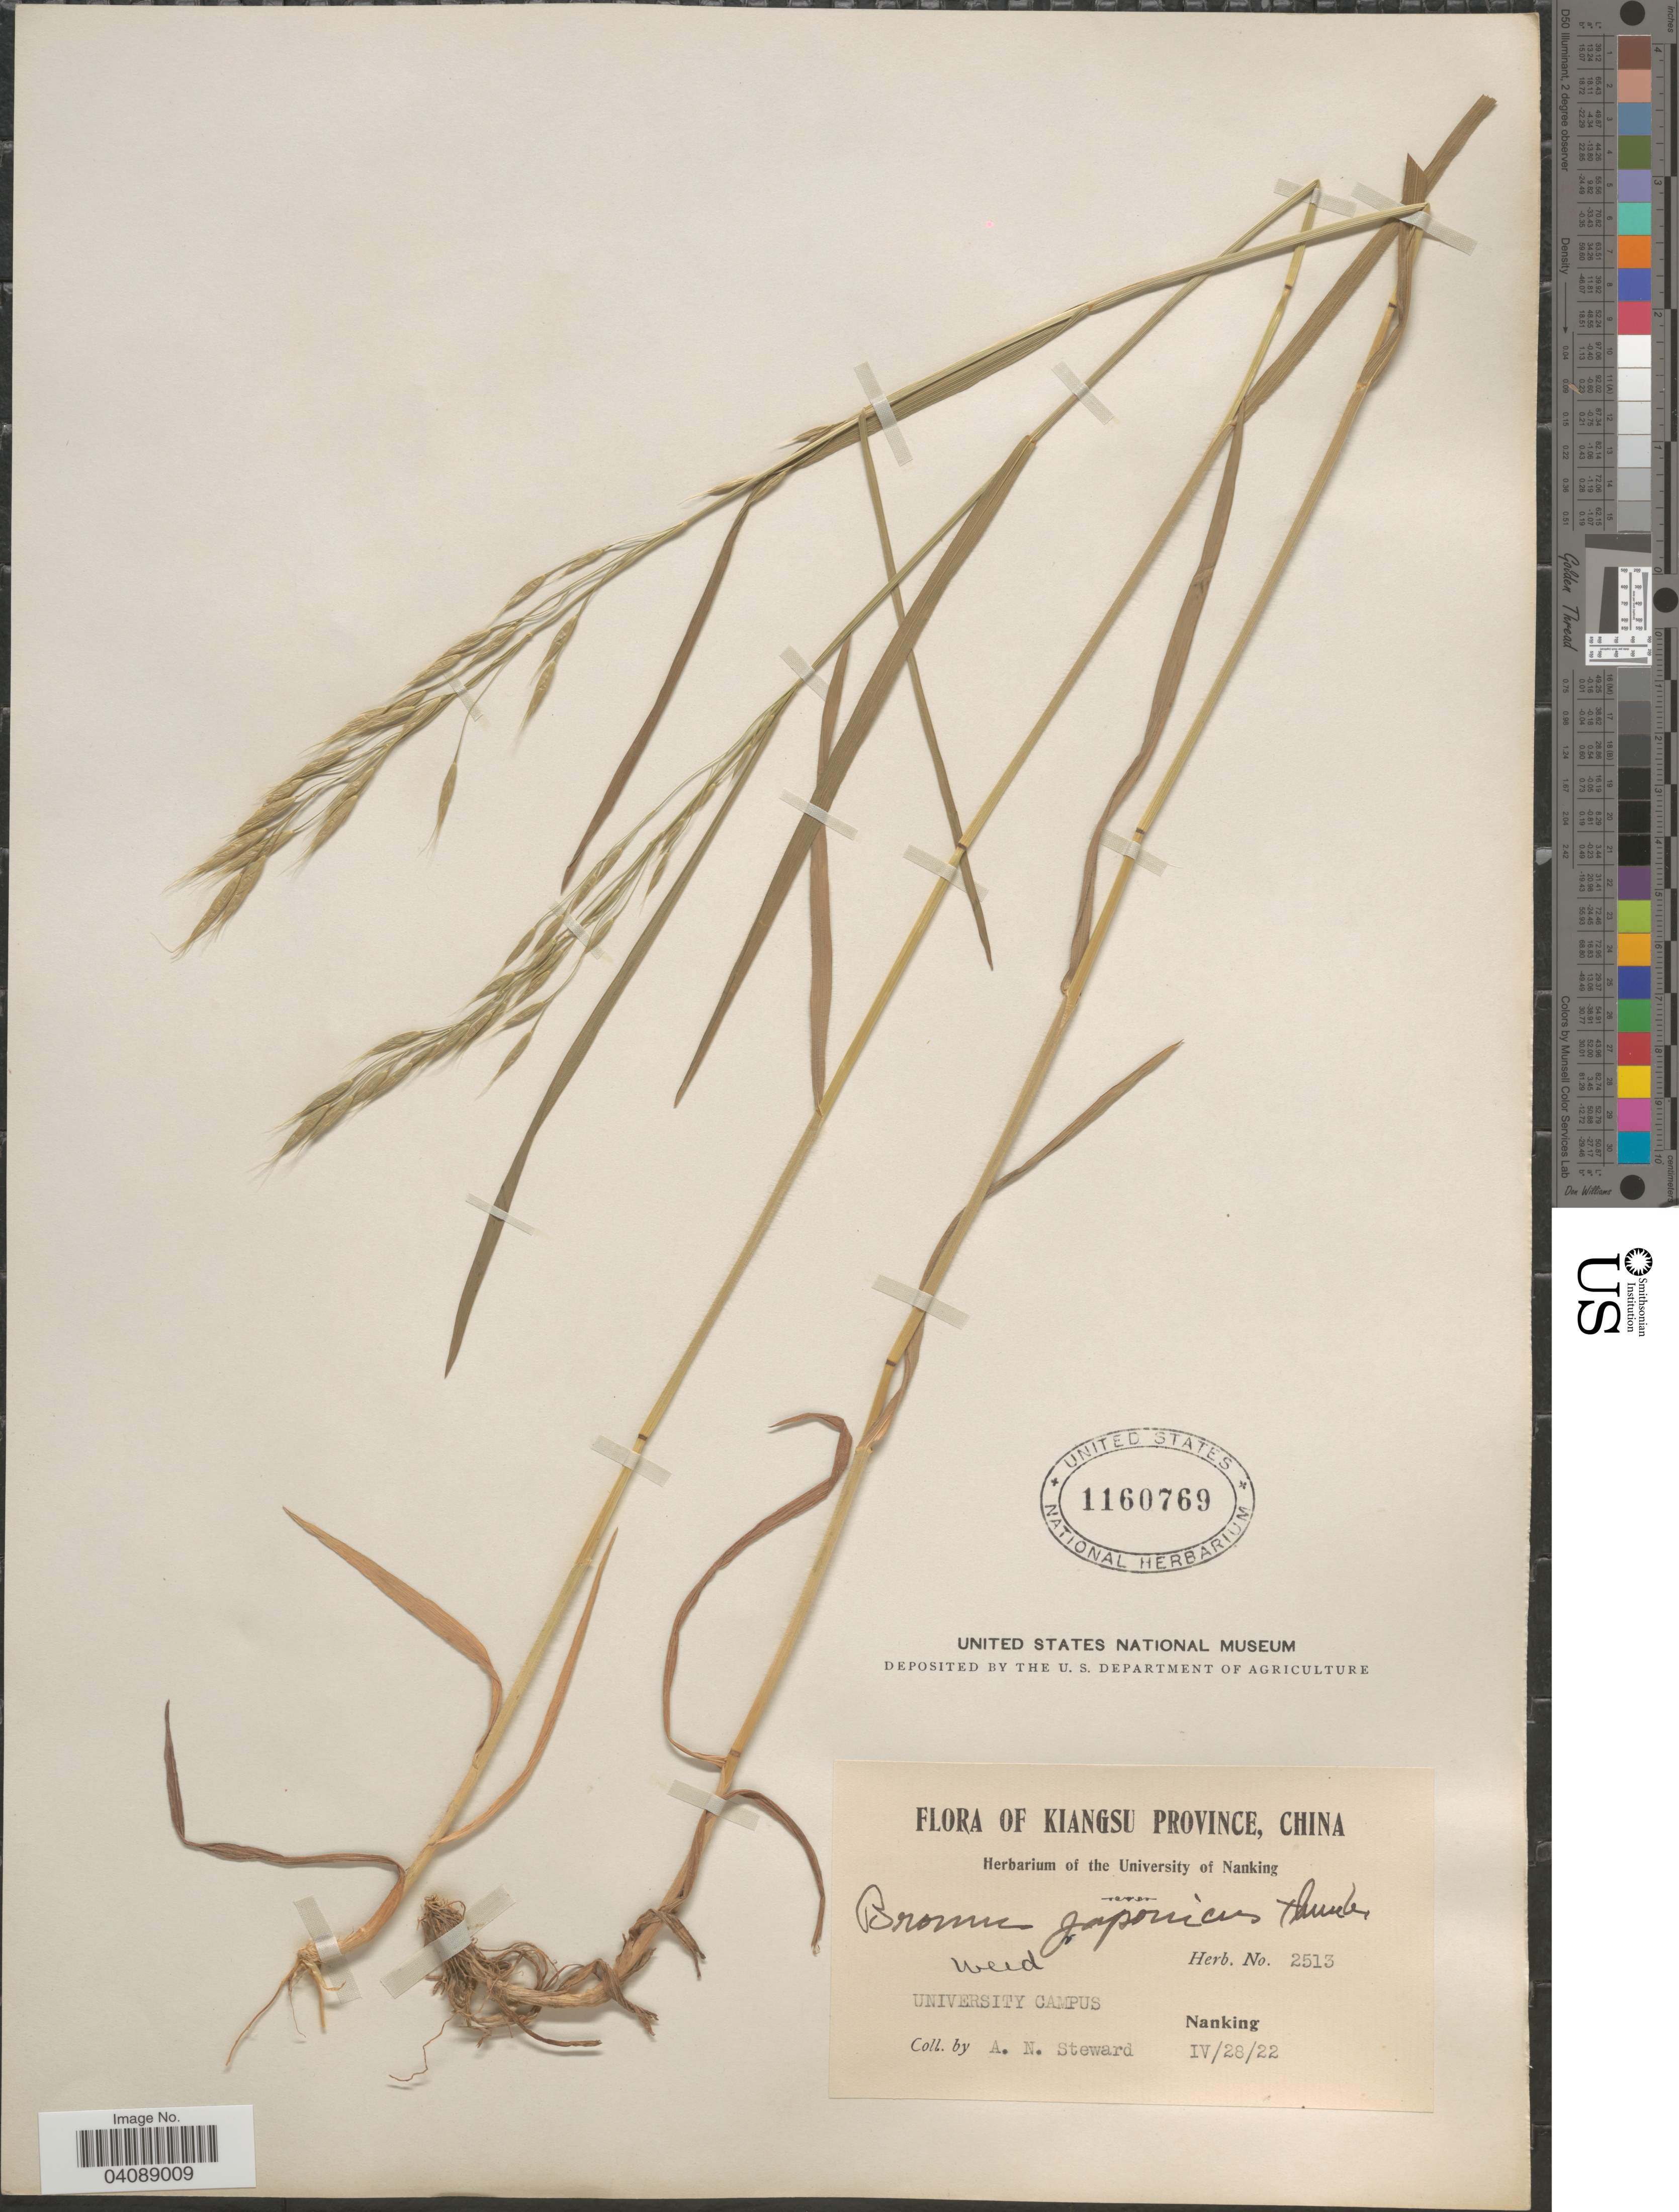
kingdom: Plantae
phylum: Tracheophyta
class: Liliopsida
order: Poales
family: Poaceae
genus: Bromus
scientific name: Bromus japonicus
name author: Houtt.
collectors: A. N. Steward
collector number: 2513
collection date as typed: Transcribed d/m/y: 28/4/22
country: China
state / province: Jiangsu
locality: Kiangsu Province. University Campus. Nanking.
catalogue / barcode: US 1160769